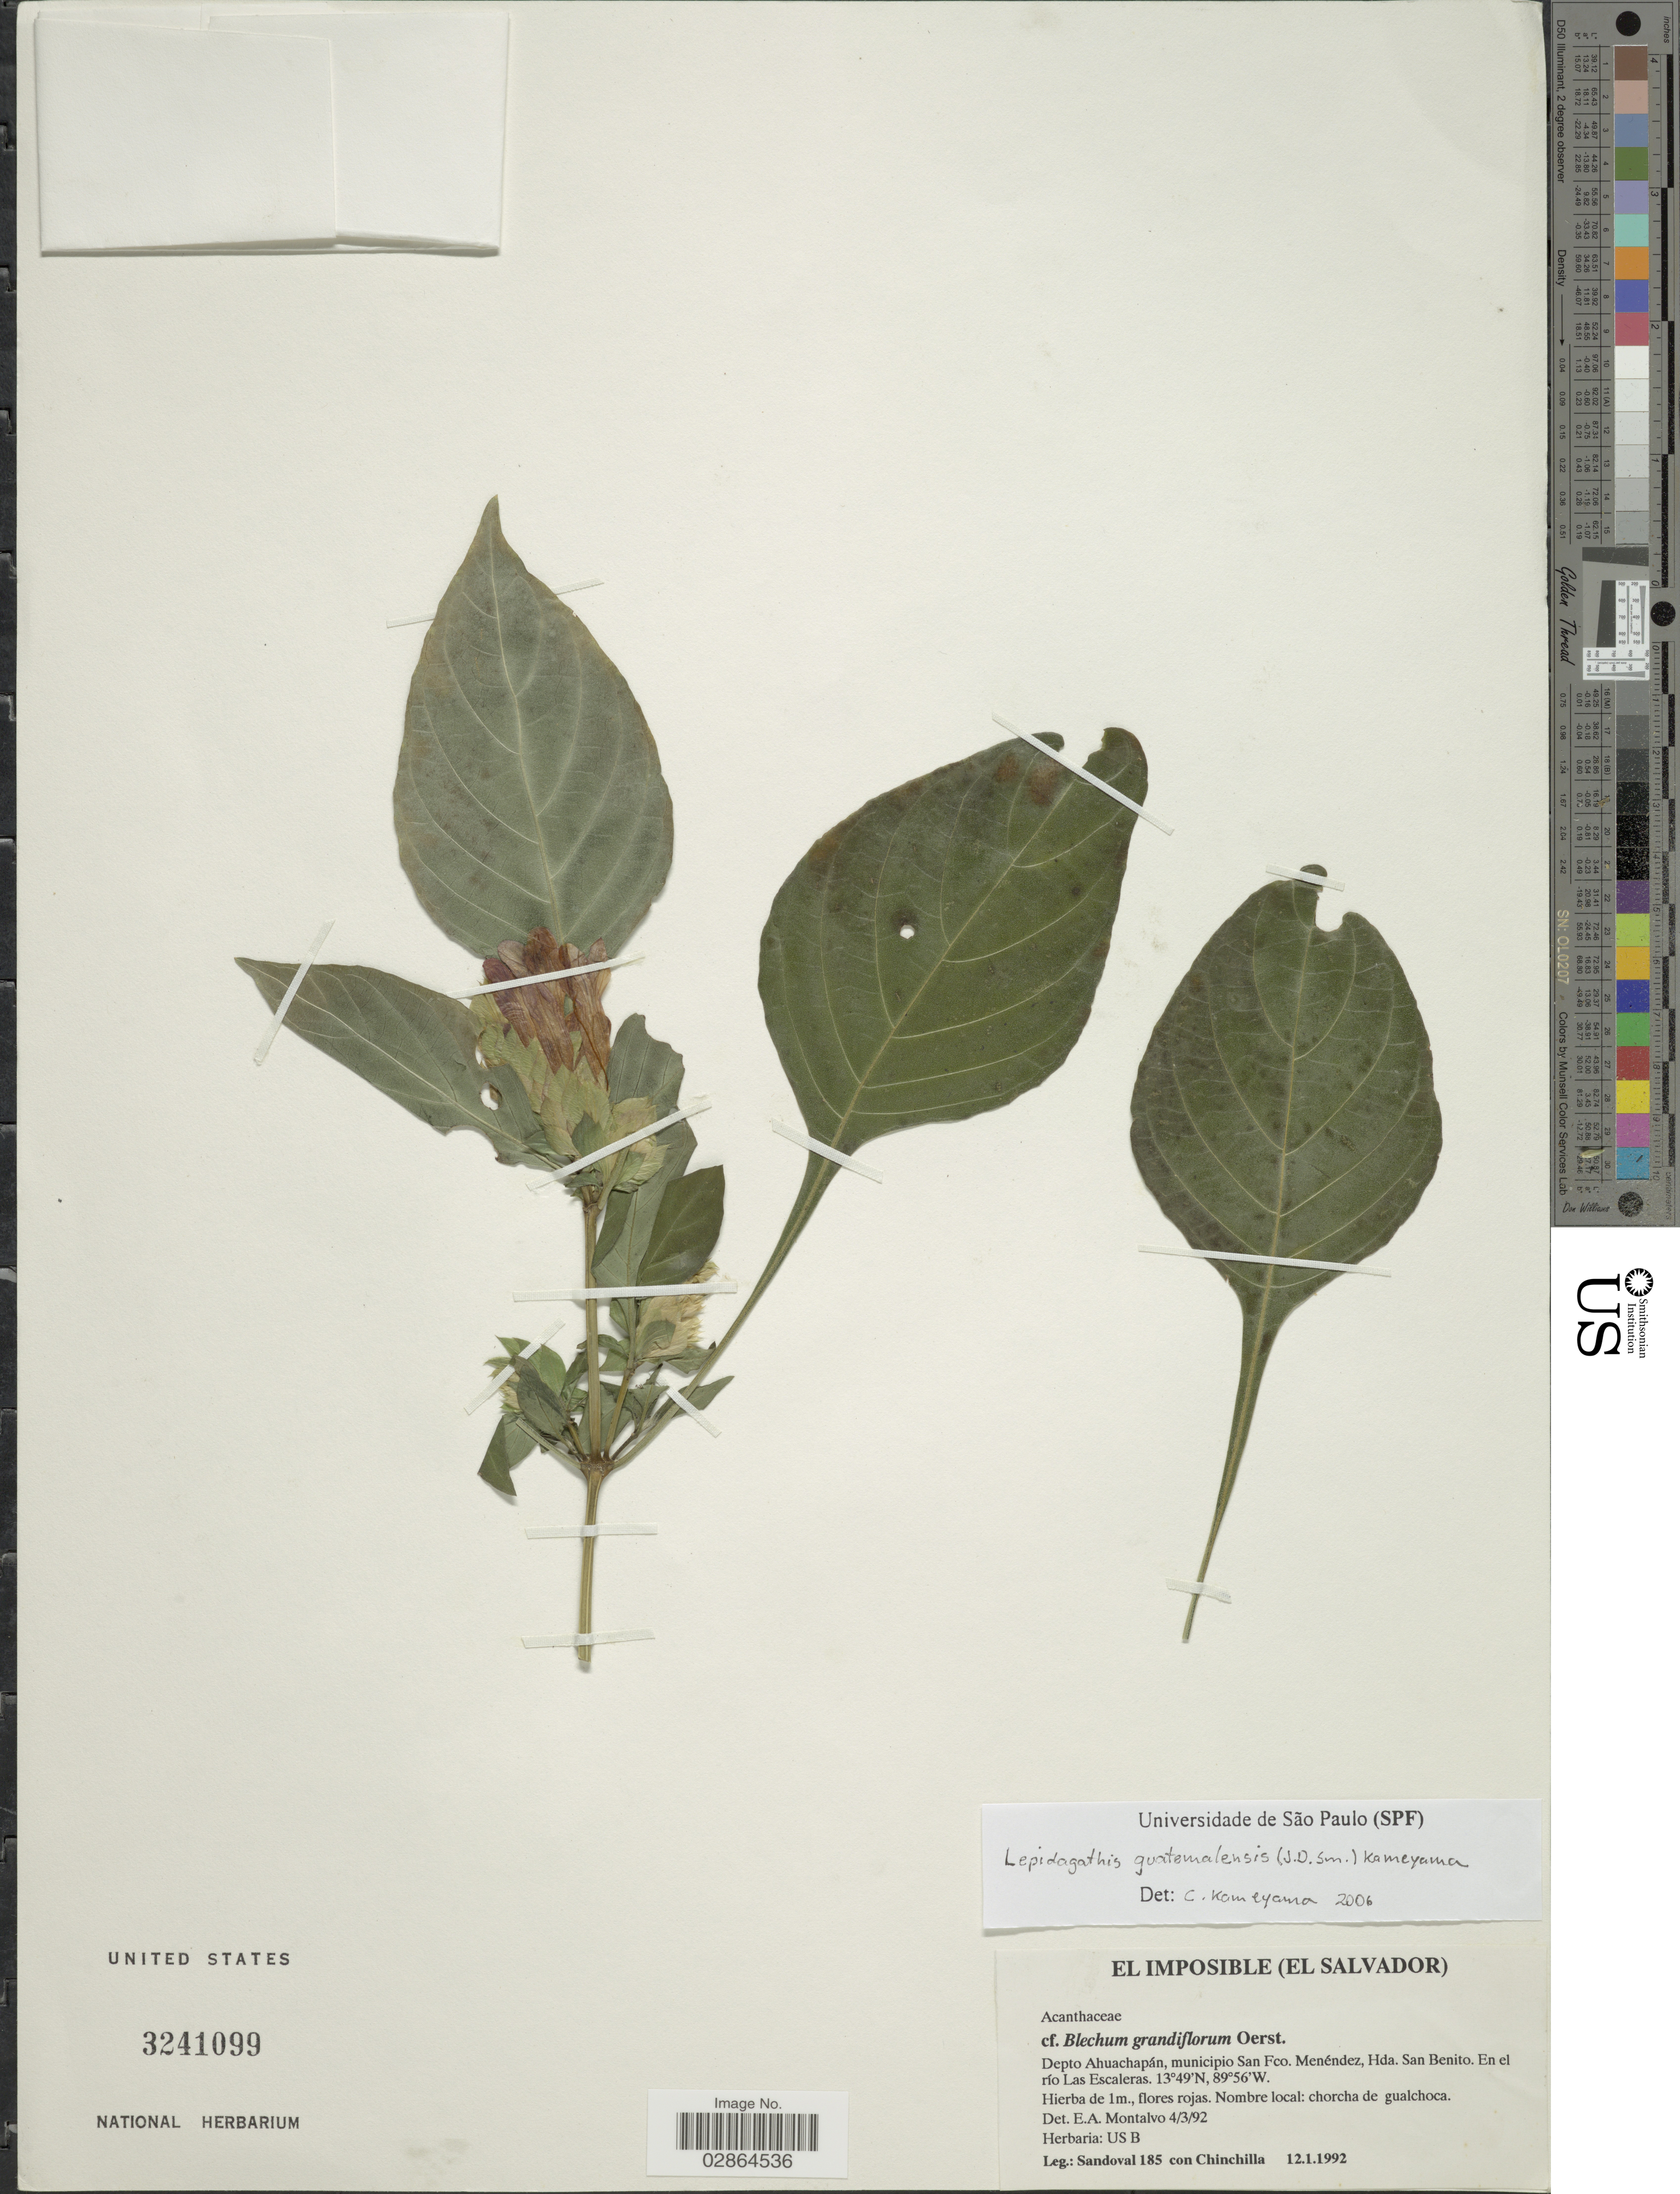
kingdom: Plantae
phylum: Tracheophyta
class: Magnoliopsida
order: Lamiales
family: Acanthaceae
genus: Lophostachys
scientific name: Lophostachys guatemalensis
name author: Donn. Sm.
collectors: -- Sandoval & -. Chinchilla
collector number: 185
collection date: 1992-01-12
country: El Salvador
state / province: Ahuachapan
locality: Depto Ahuachapán, municipio San Fco. Menéndez, Hda. San Benito. En el río las Escaleras.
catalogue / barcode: US 3241099